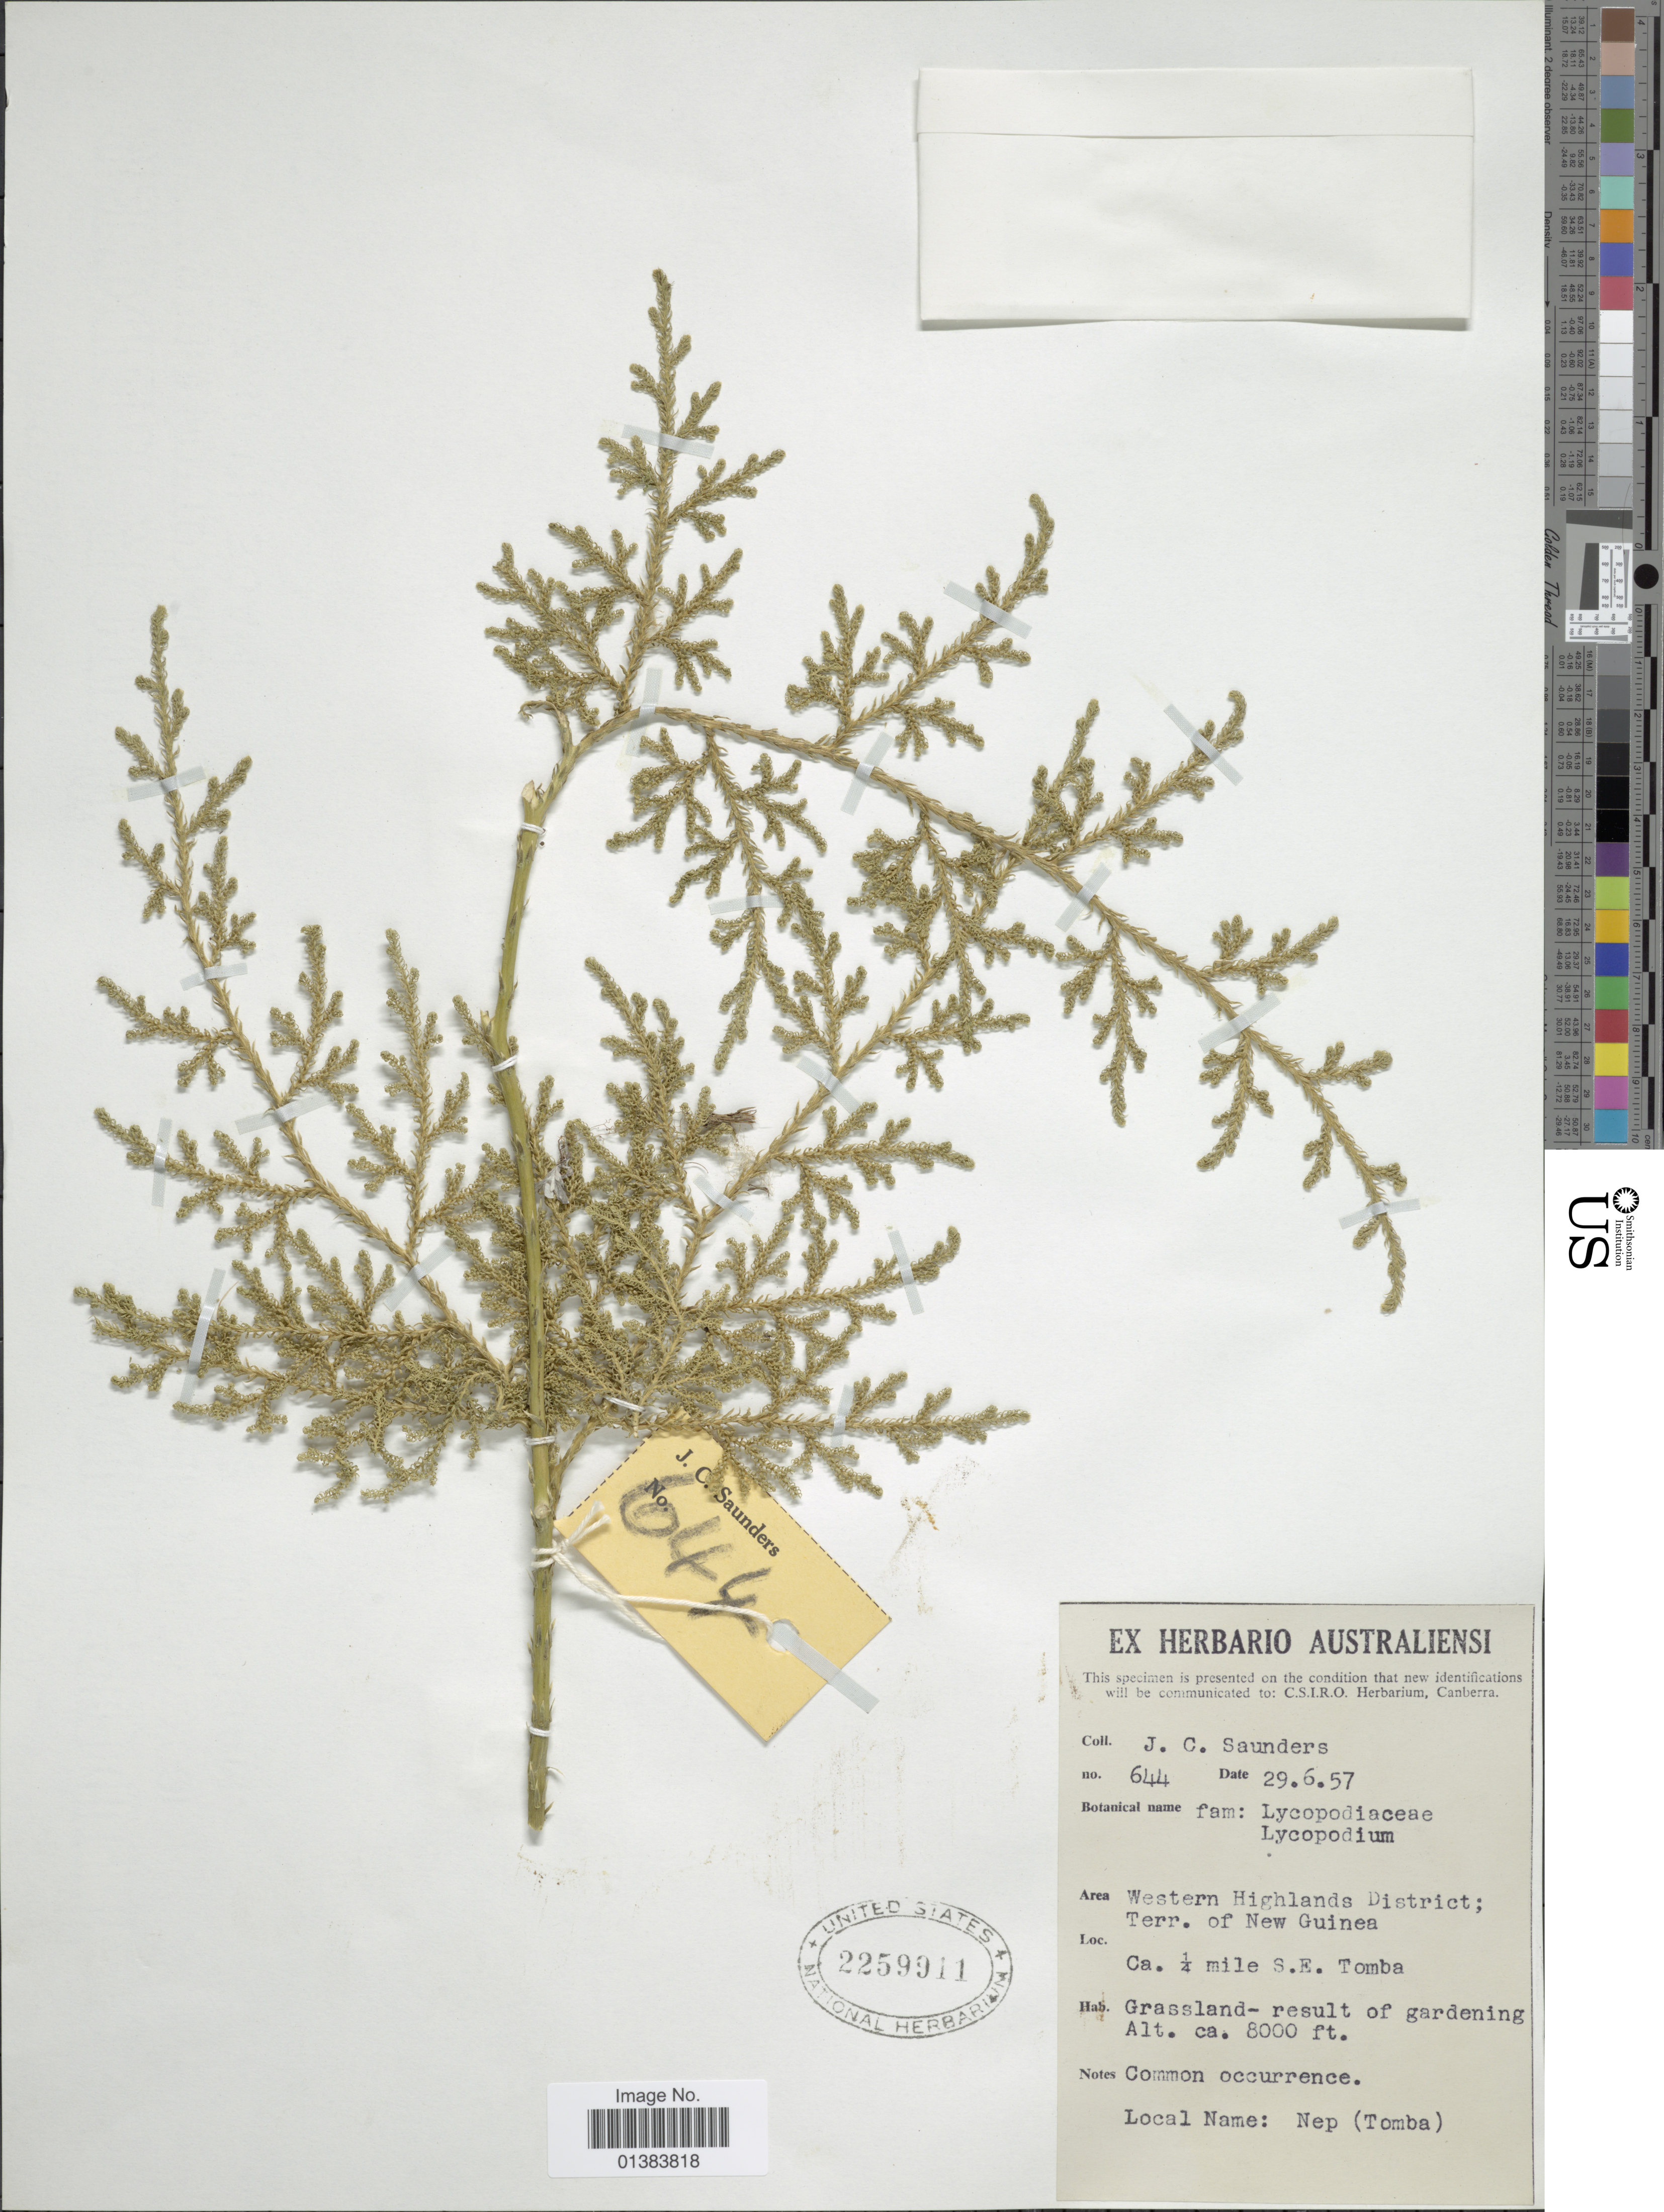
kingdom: Plantae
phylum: Tracheophyta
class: Lycopodiopsida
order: Lycopodiales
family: Lycopodiaceae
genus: Lycopodiella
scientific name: Lycopodiella sp.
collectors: J. C. Saunders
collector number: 644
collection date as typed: Transcribed d/m/y: 29/6/57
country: Papua New Guinea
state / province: Western Highlands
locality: Terr. of New Guinea, Ca. ¼ mile S.E. Tomba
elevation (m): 2438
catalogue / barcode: US 2259911